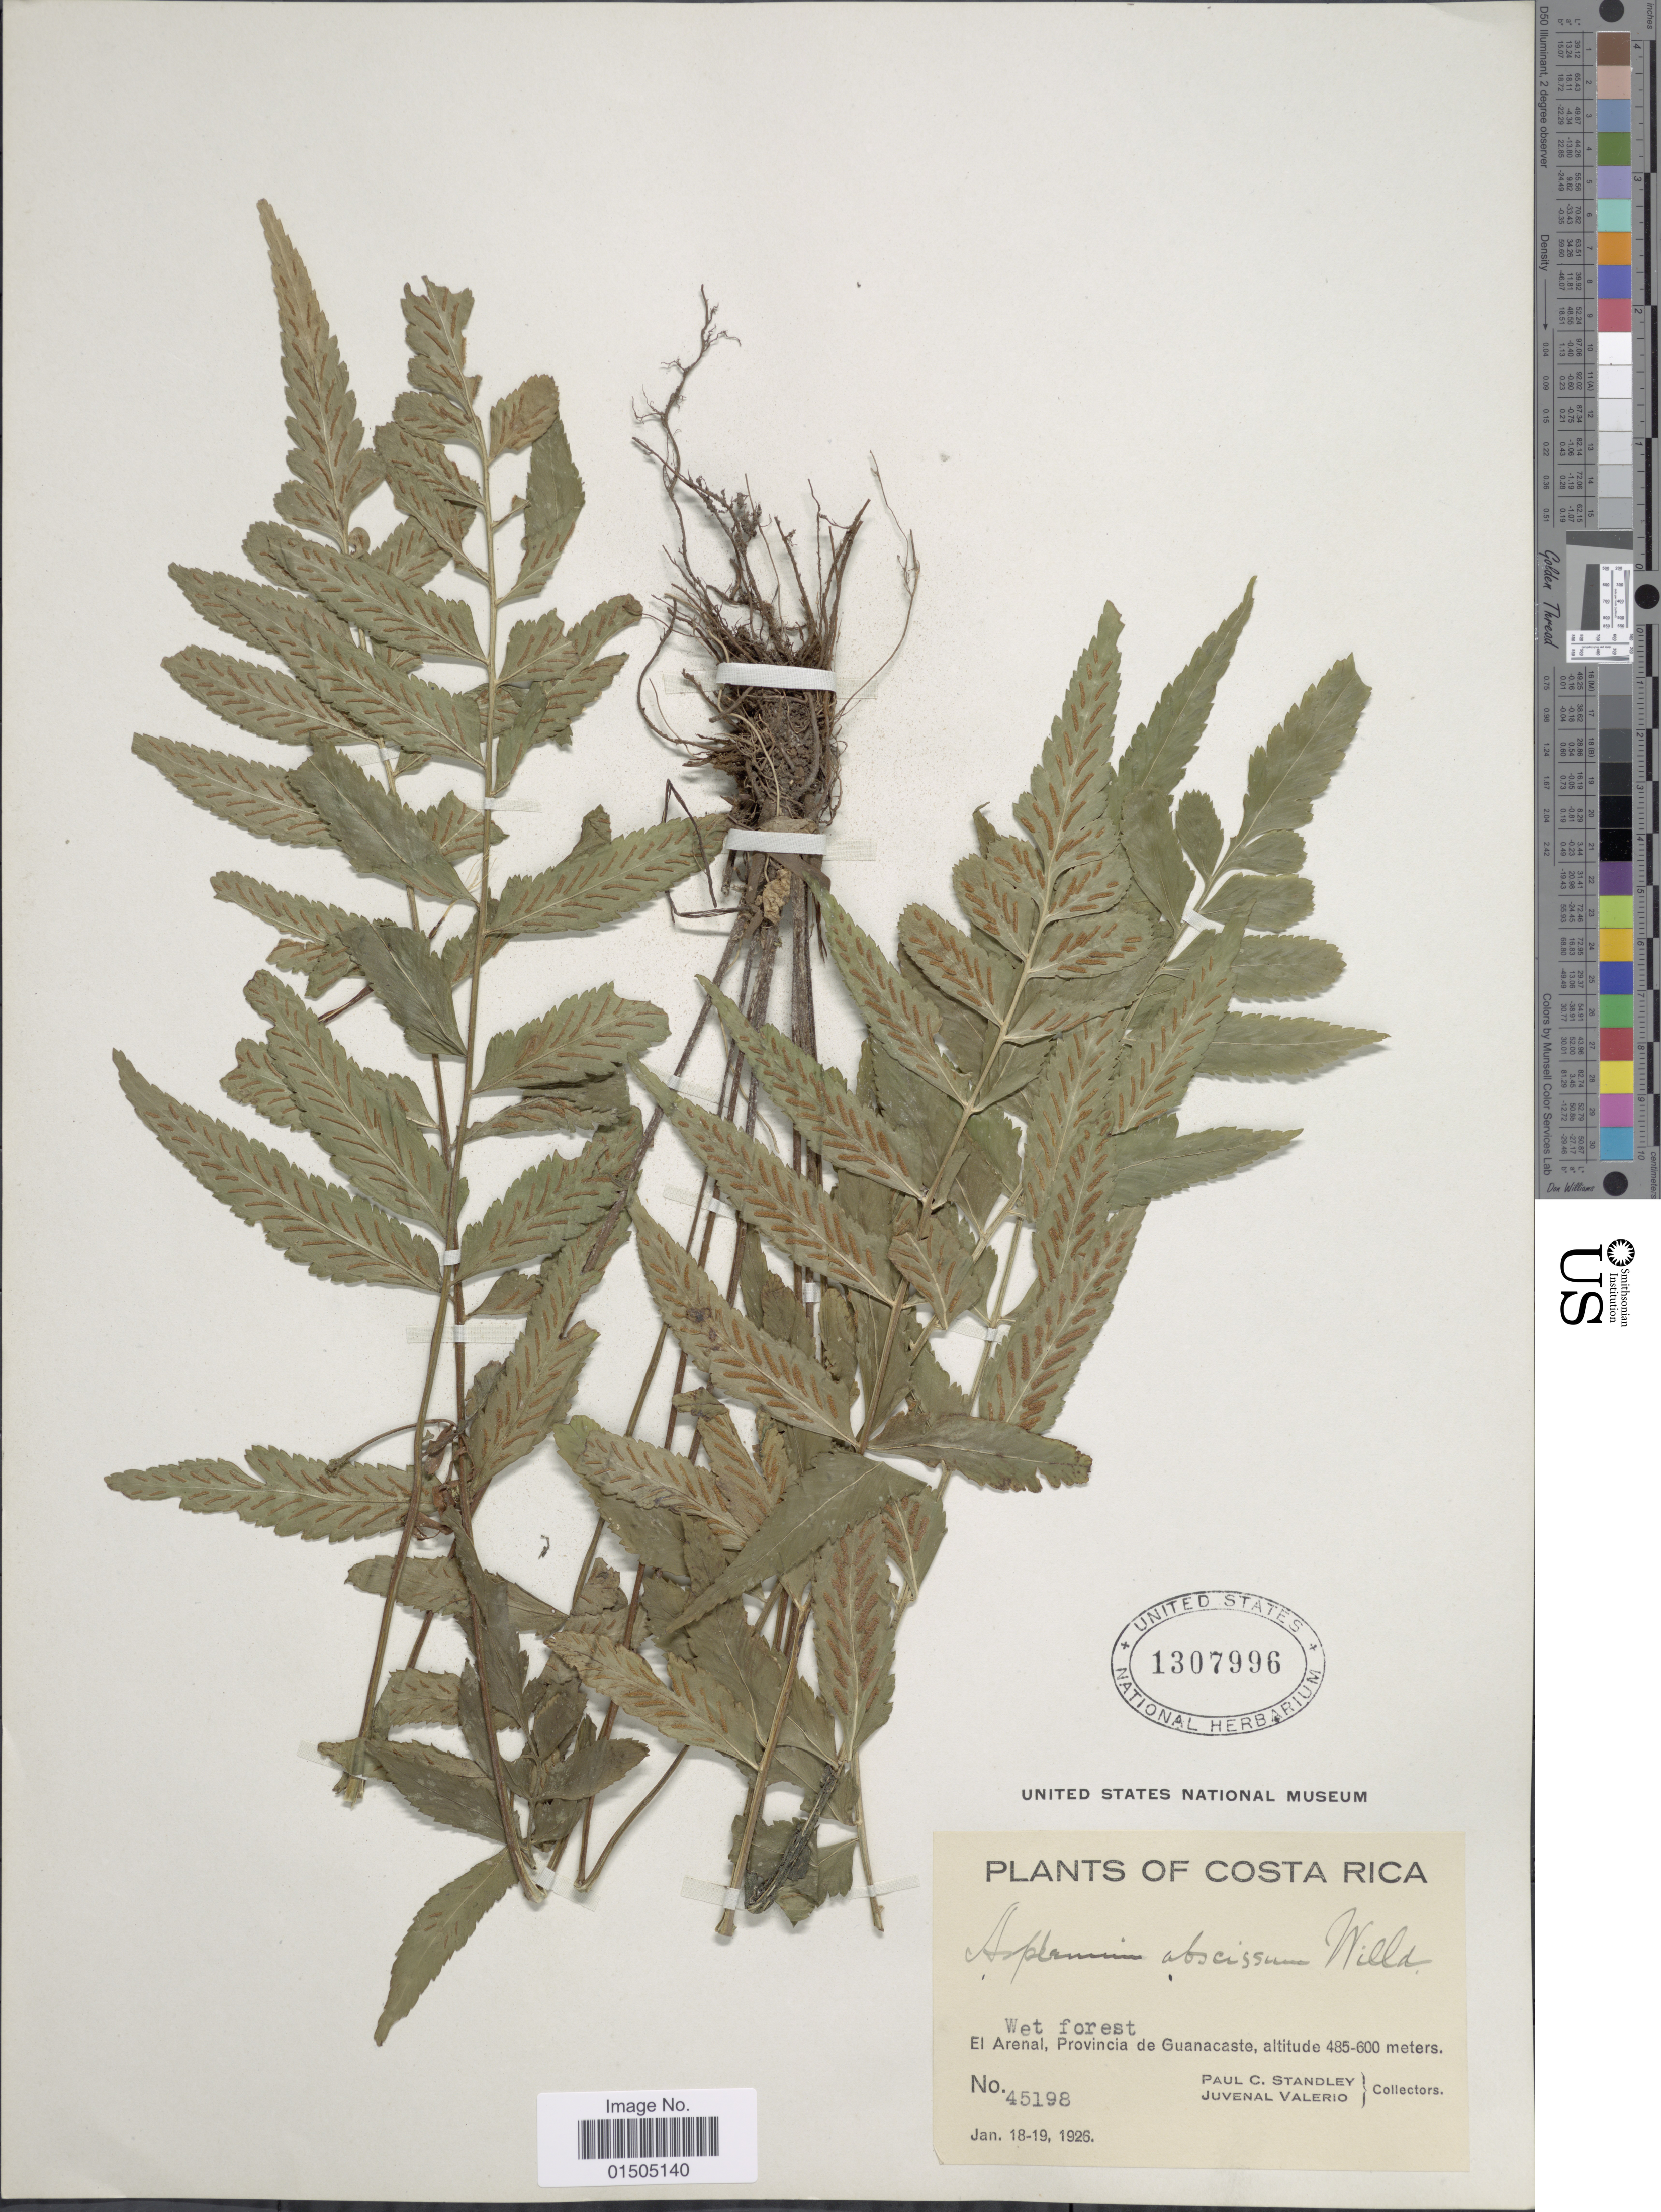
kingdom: Plantae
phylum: Tracheophyta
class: Polypodiopsida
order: Polypodiales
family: Aspleniaceae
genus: Asplenium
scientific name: Asplenium abscissum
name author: Willd.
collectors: P. C. Standley & J. Valerio R.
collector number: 45198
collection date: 1926-01-18/1926-01-19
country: Costa Rica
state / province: Guanacaste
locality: El Arenal.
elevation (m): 485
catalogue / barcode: US 1307996